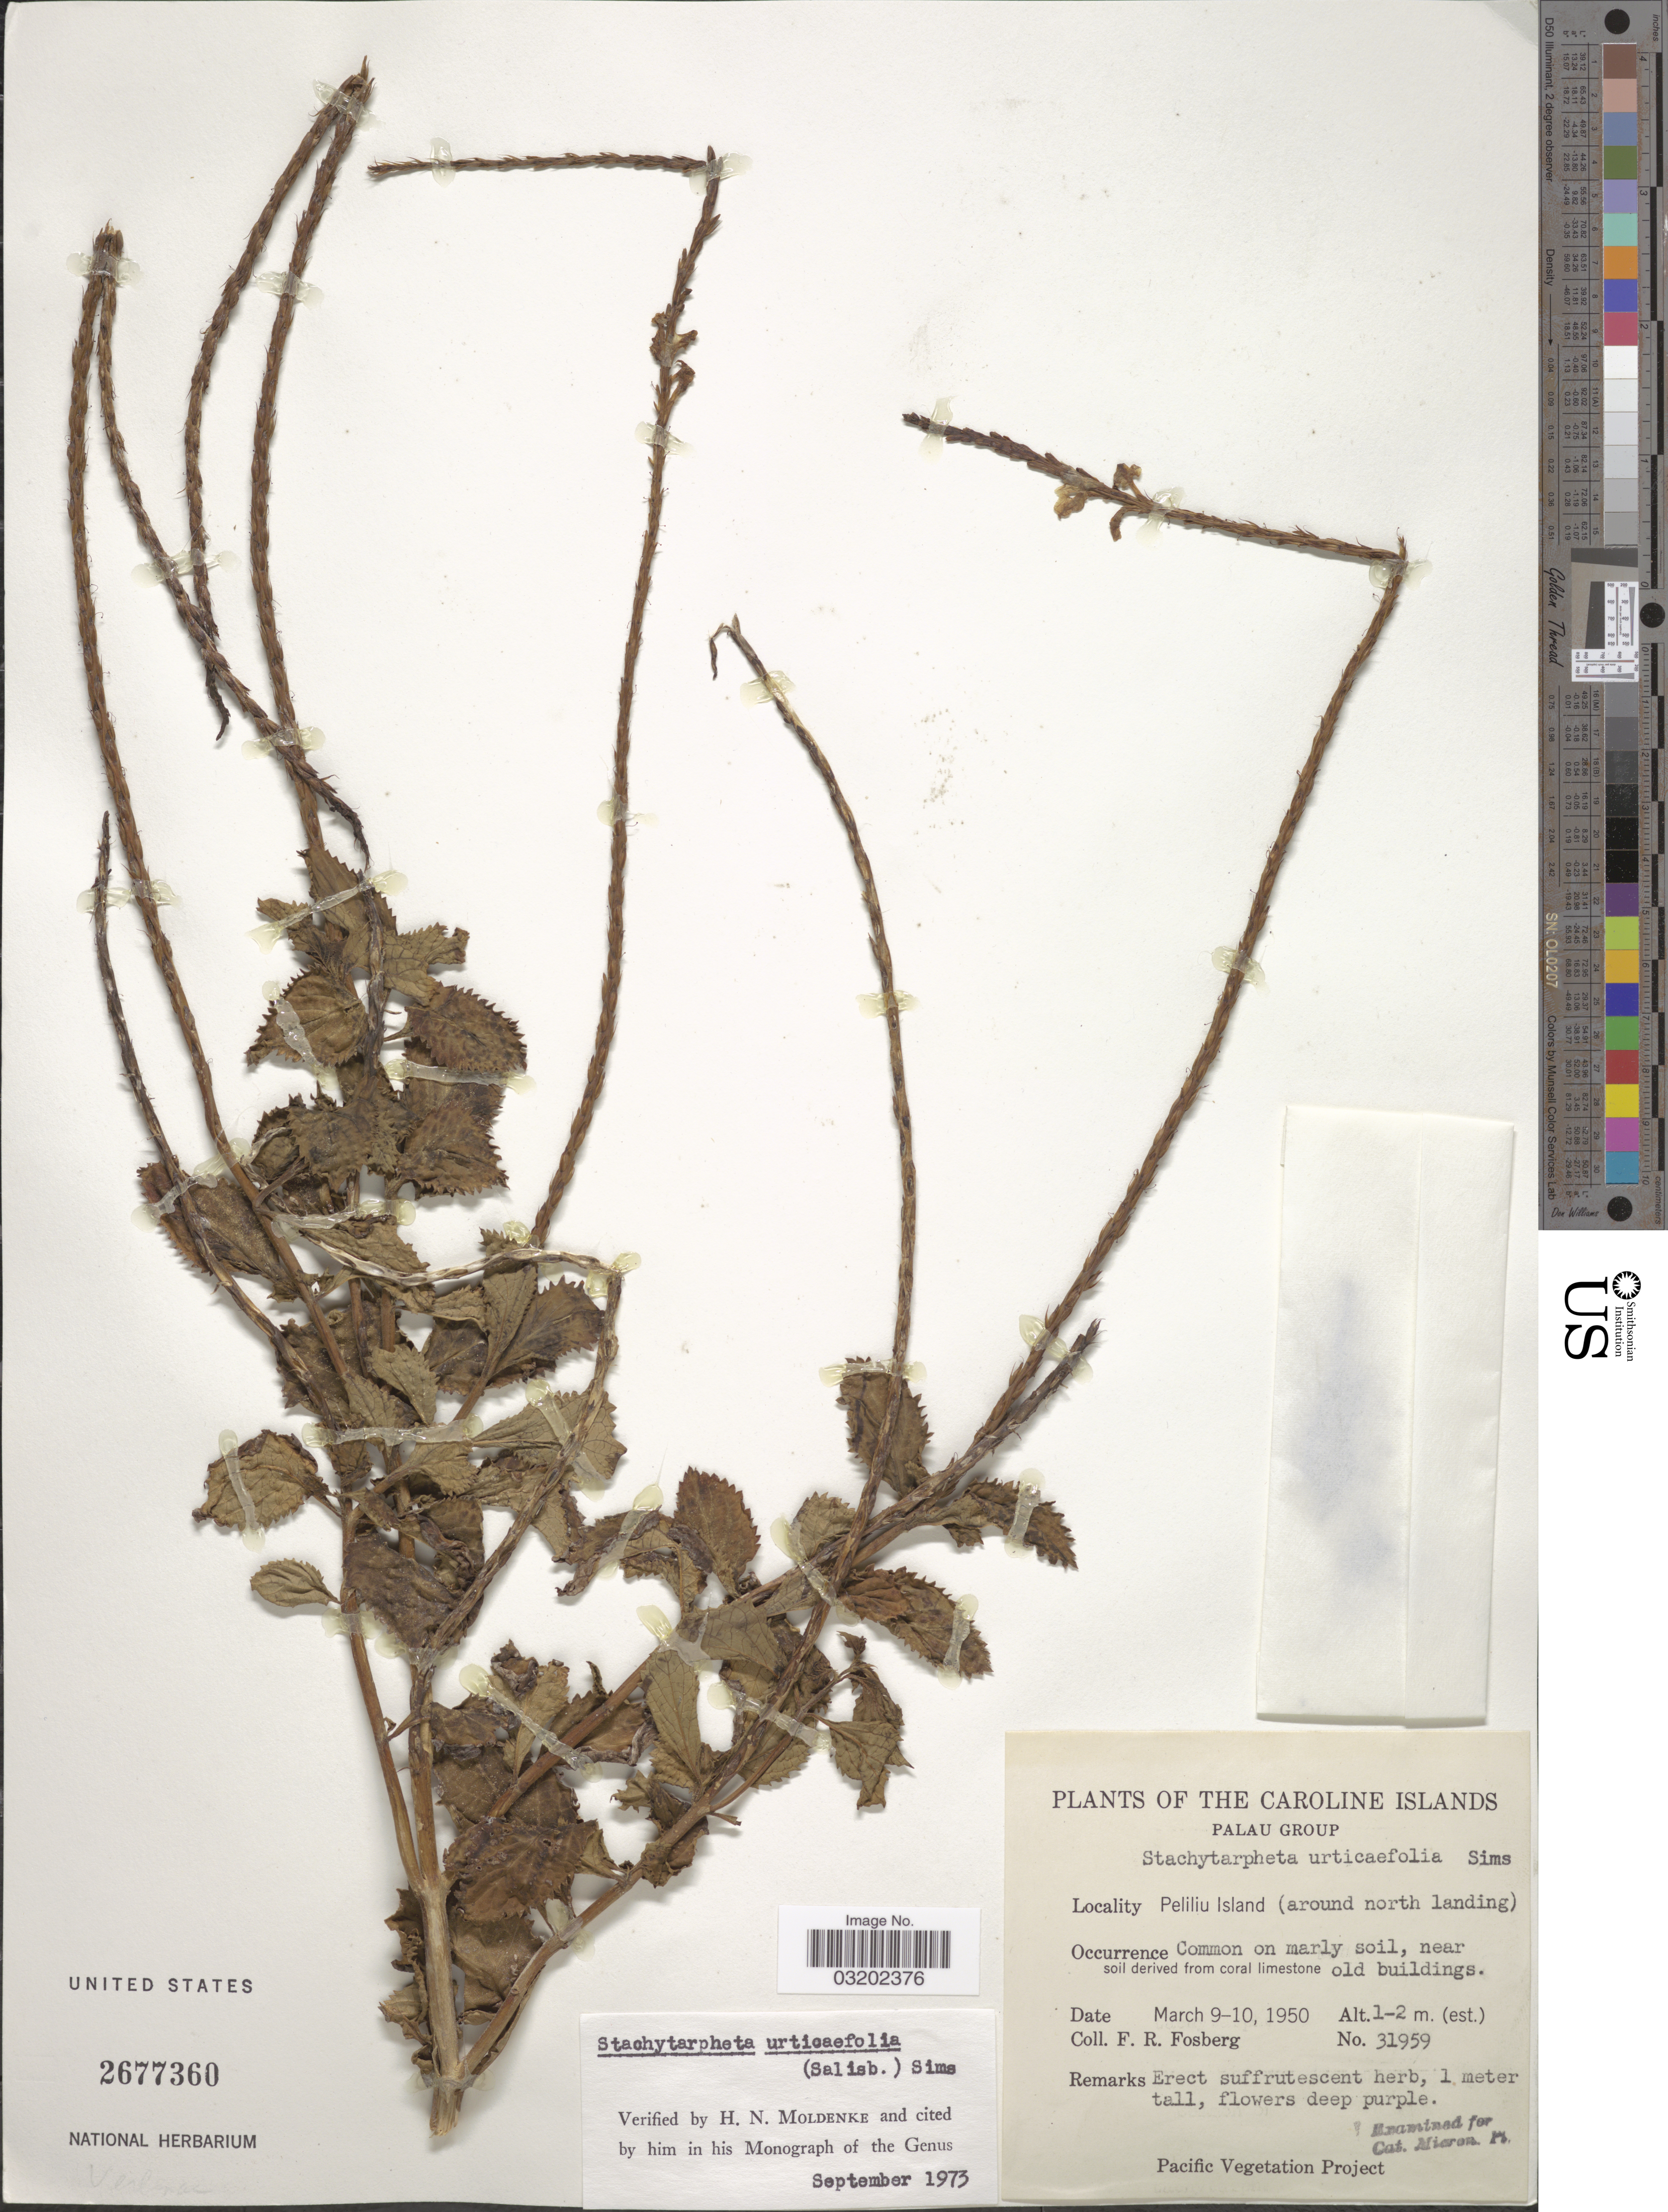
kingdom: Plantae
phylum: Tracheophyta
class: Magnoliopsida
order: Lamiales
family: Verbenaceae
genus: Stachytarpheta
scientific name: Stachytarpheta urticifolia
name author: Sims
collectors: F. R. Fosberg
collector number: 31959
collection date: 1950-03-09/1950-03-10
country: Palau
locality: The Caroline Islands. Palau Group. Peliliu Island (around north landing).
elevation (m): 1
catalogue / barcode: US 2677360